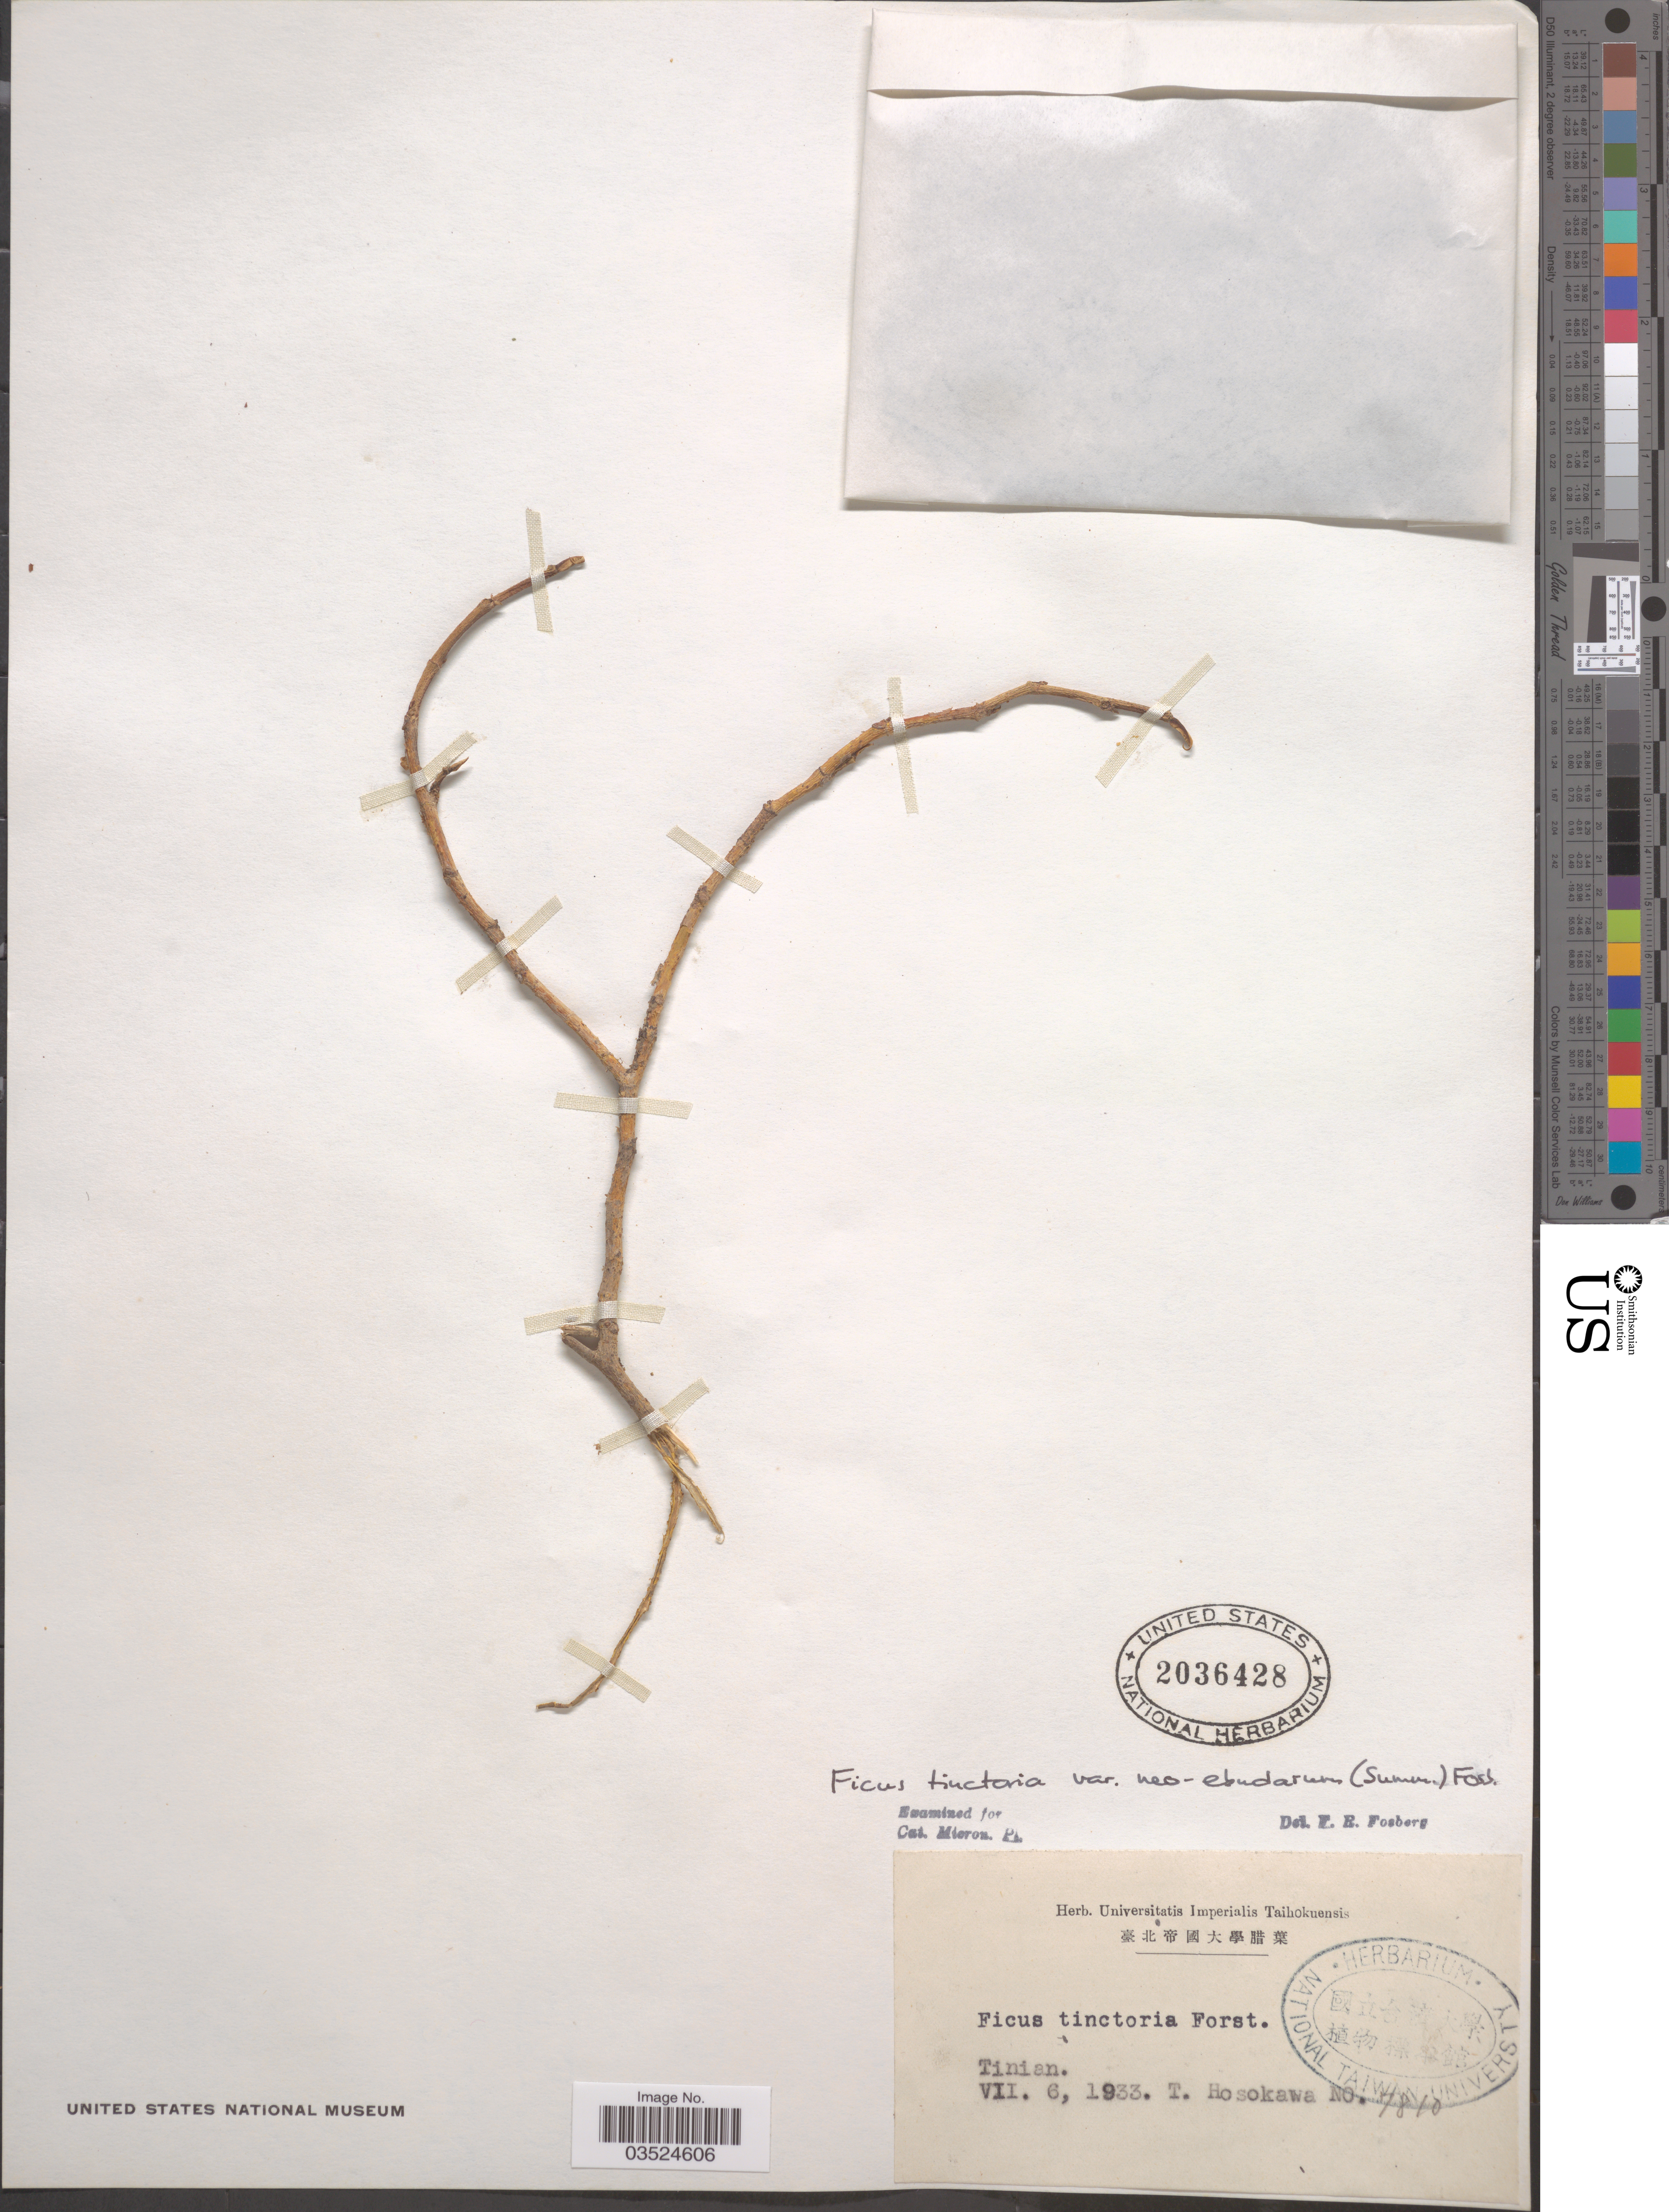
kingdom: Plantae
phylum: Tracheophyta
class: Magnoliopsida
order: Rosales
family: Moraceae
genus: Ficus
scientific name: Ficus tinctoria var. neoebudarum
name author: (Summerh.) Fosberg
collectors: T. Hosokawa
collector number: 7810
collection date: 1933-07-06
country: Northern Mariana Islands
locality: Tinian.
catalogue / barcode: US 2036428